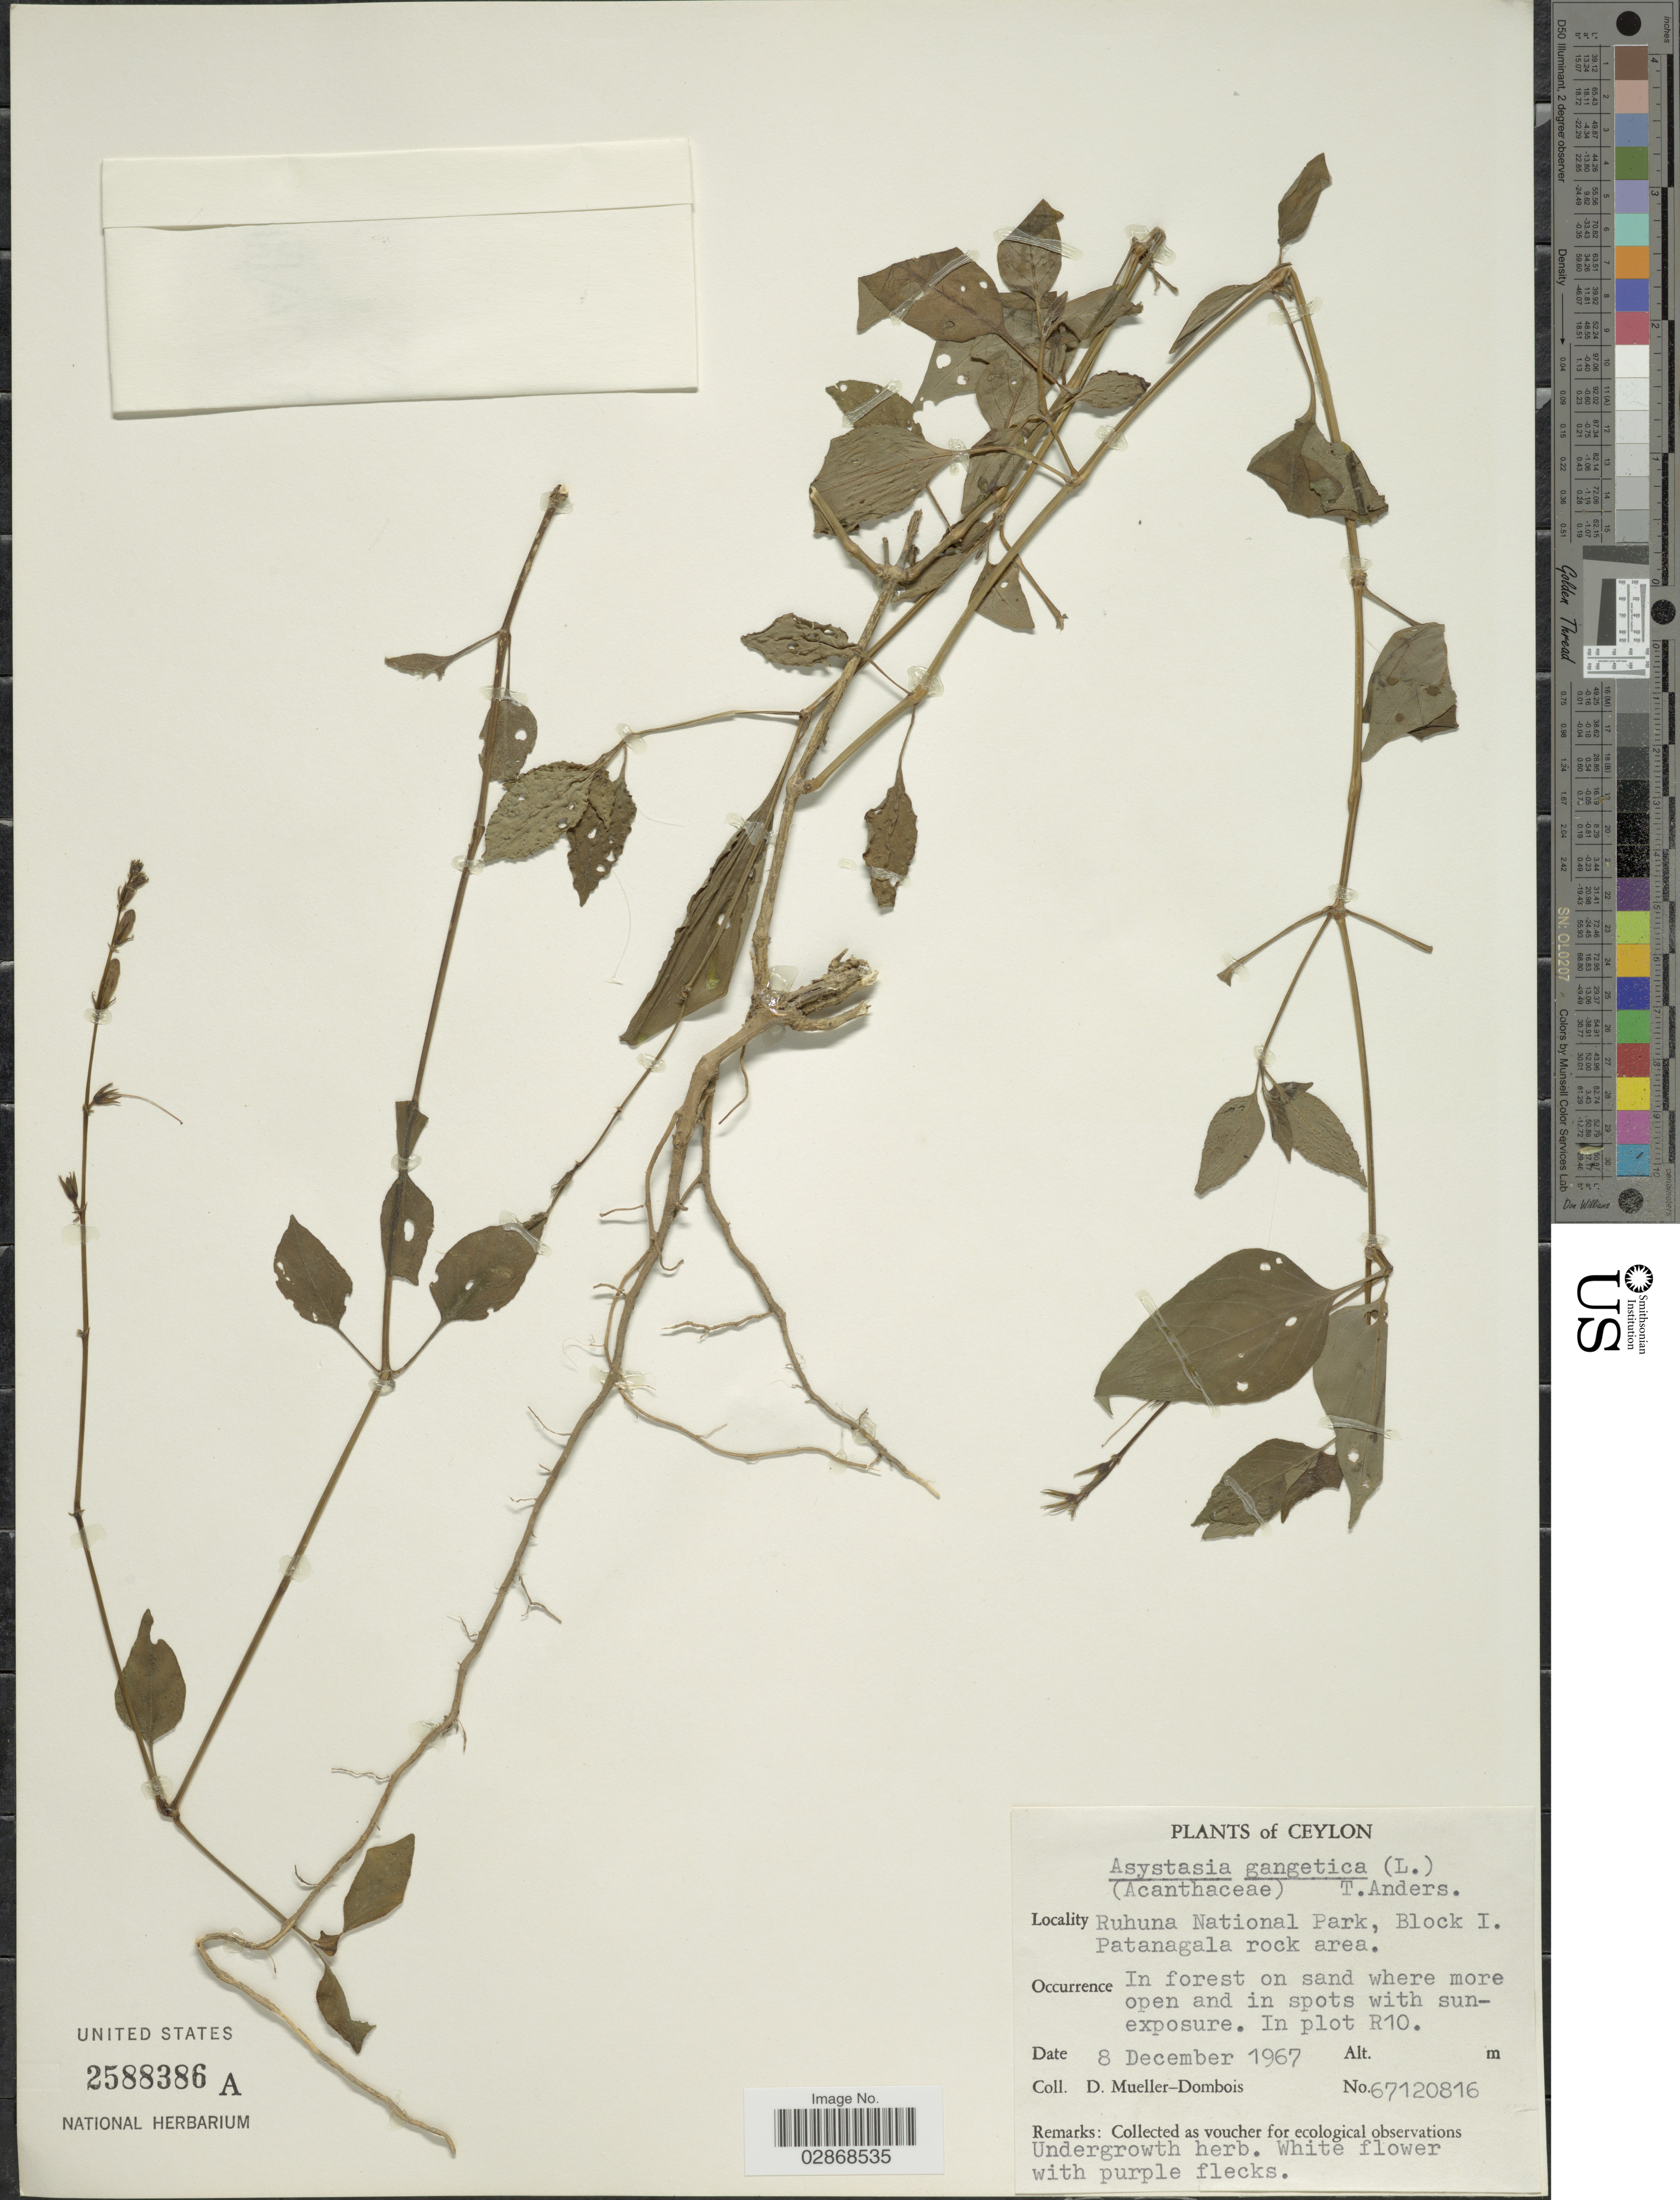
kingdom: Plantae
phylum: Tracheophyta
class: Magnoliopsida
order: Lamiales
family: Acanthaceae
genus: Asystasia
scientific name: Asystasia gangetica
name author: (L.) T. Anderson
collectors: D. Mueller-Dombois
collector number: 67120816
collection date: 1967-12-08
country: Sri Lanka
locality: Ceylon. Ruhuna National Park, Block I. Patanagala rock area. In plot R10.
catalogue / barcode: US 2588386A